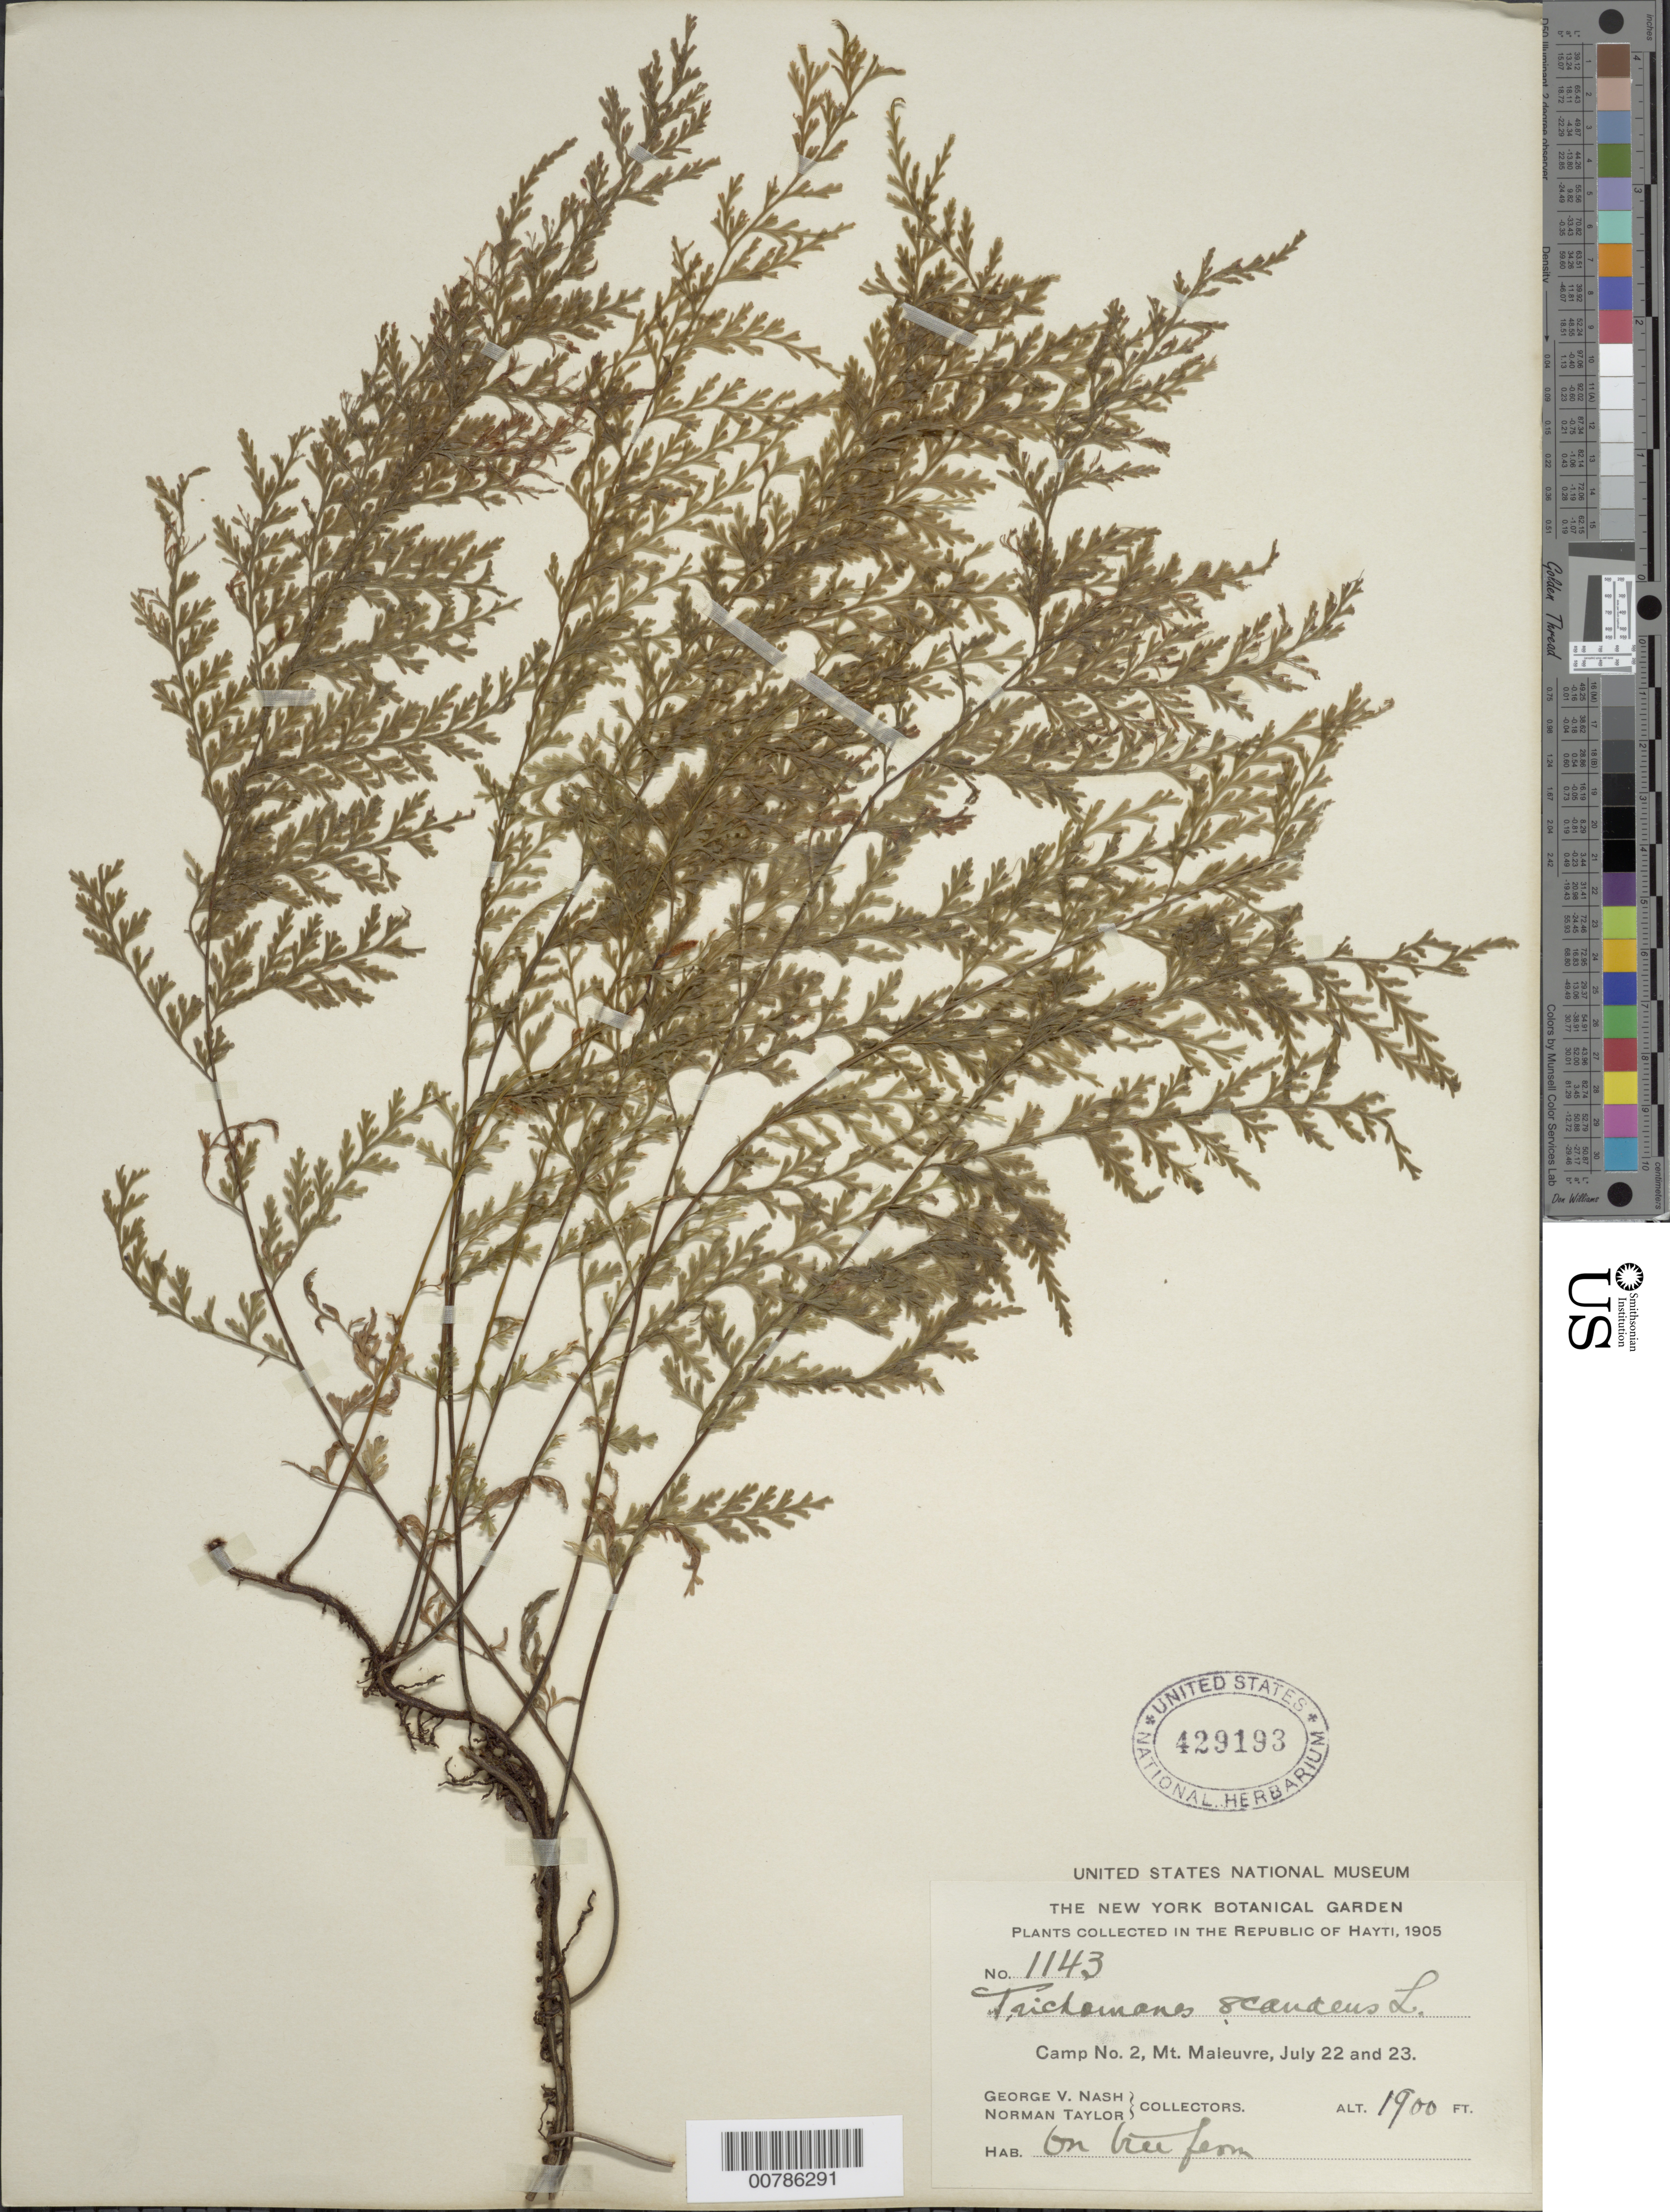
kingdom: Plantae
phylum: Tracheophyta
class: Polypodiopsida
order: Hymenophyllales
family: Hymenophyllaceae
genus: Trichomanes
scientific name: Trichomanes scandens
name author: L.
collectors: G. V. Nash & N. Taylor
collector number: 1143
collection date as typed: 22 Jul 1905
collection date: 1905-07-22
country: Haiti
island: Hispaniola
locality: Camp No. 2, Mt. Maleuvre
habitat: On tree fern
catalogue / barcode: US 429193